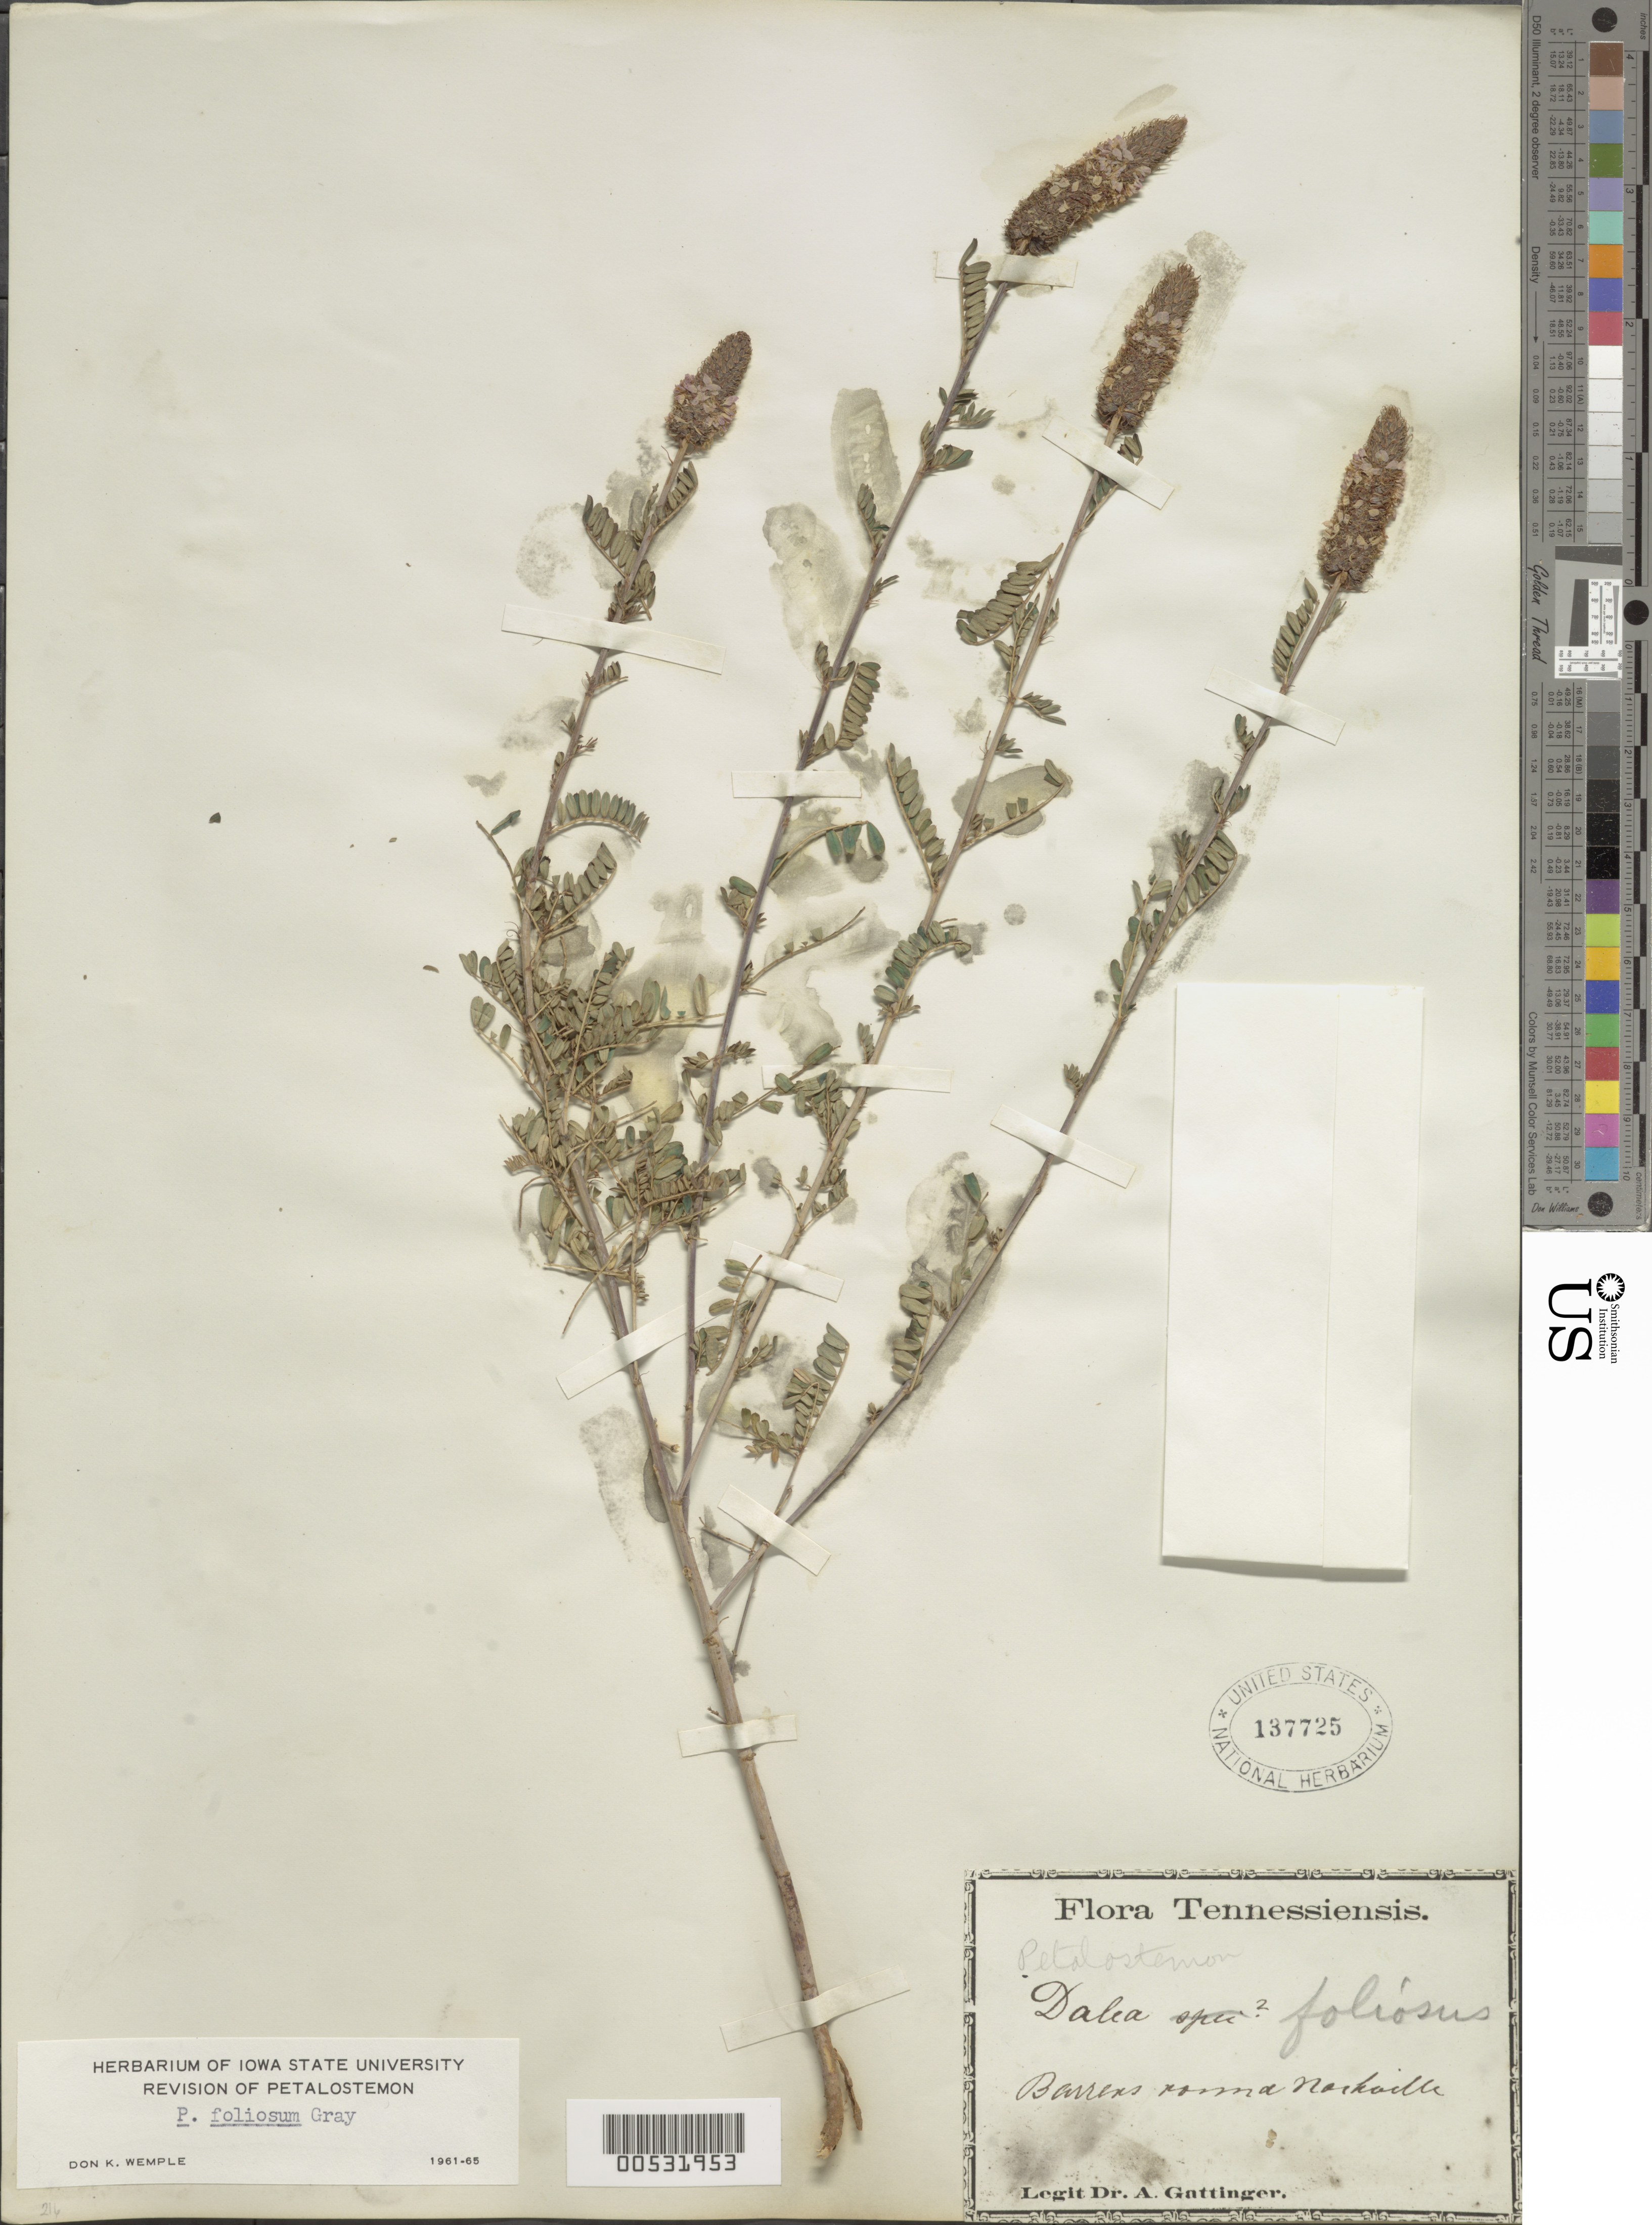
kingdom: Plantae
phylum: Tracheophyta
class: Magnoliopsida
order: Fabales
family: Fabaceae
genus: Dalea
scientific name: Dalea foliosa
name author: (Aiton) Barneby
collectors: A. Gattinger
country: United States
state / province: Tennessee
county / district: Davidson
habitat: Barrens.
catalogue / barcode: US 137725